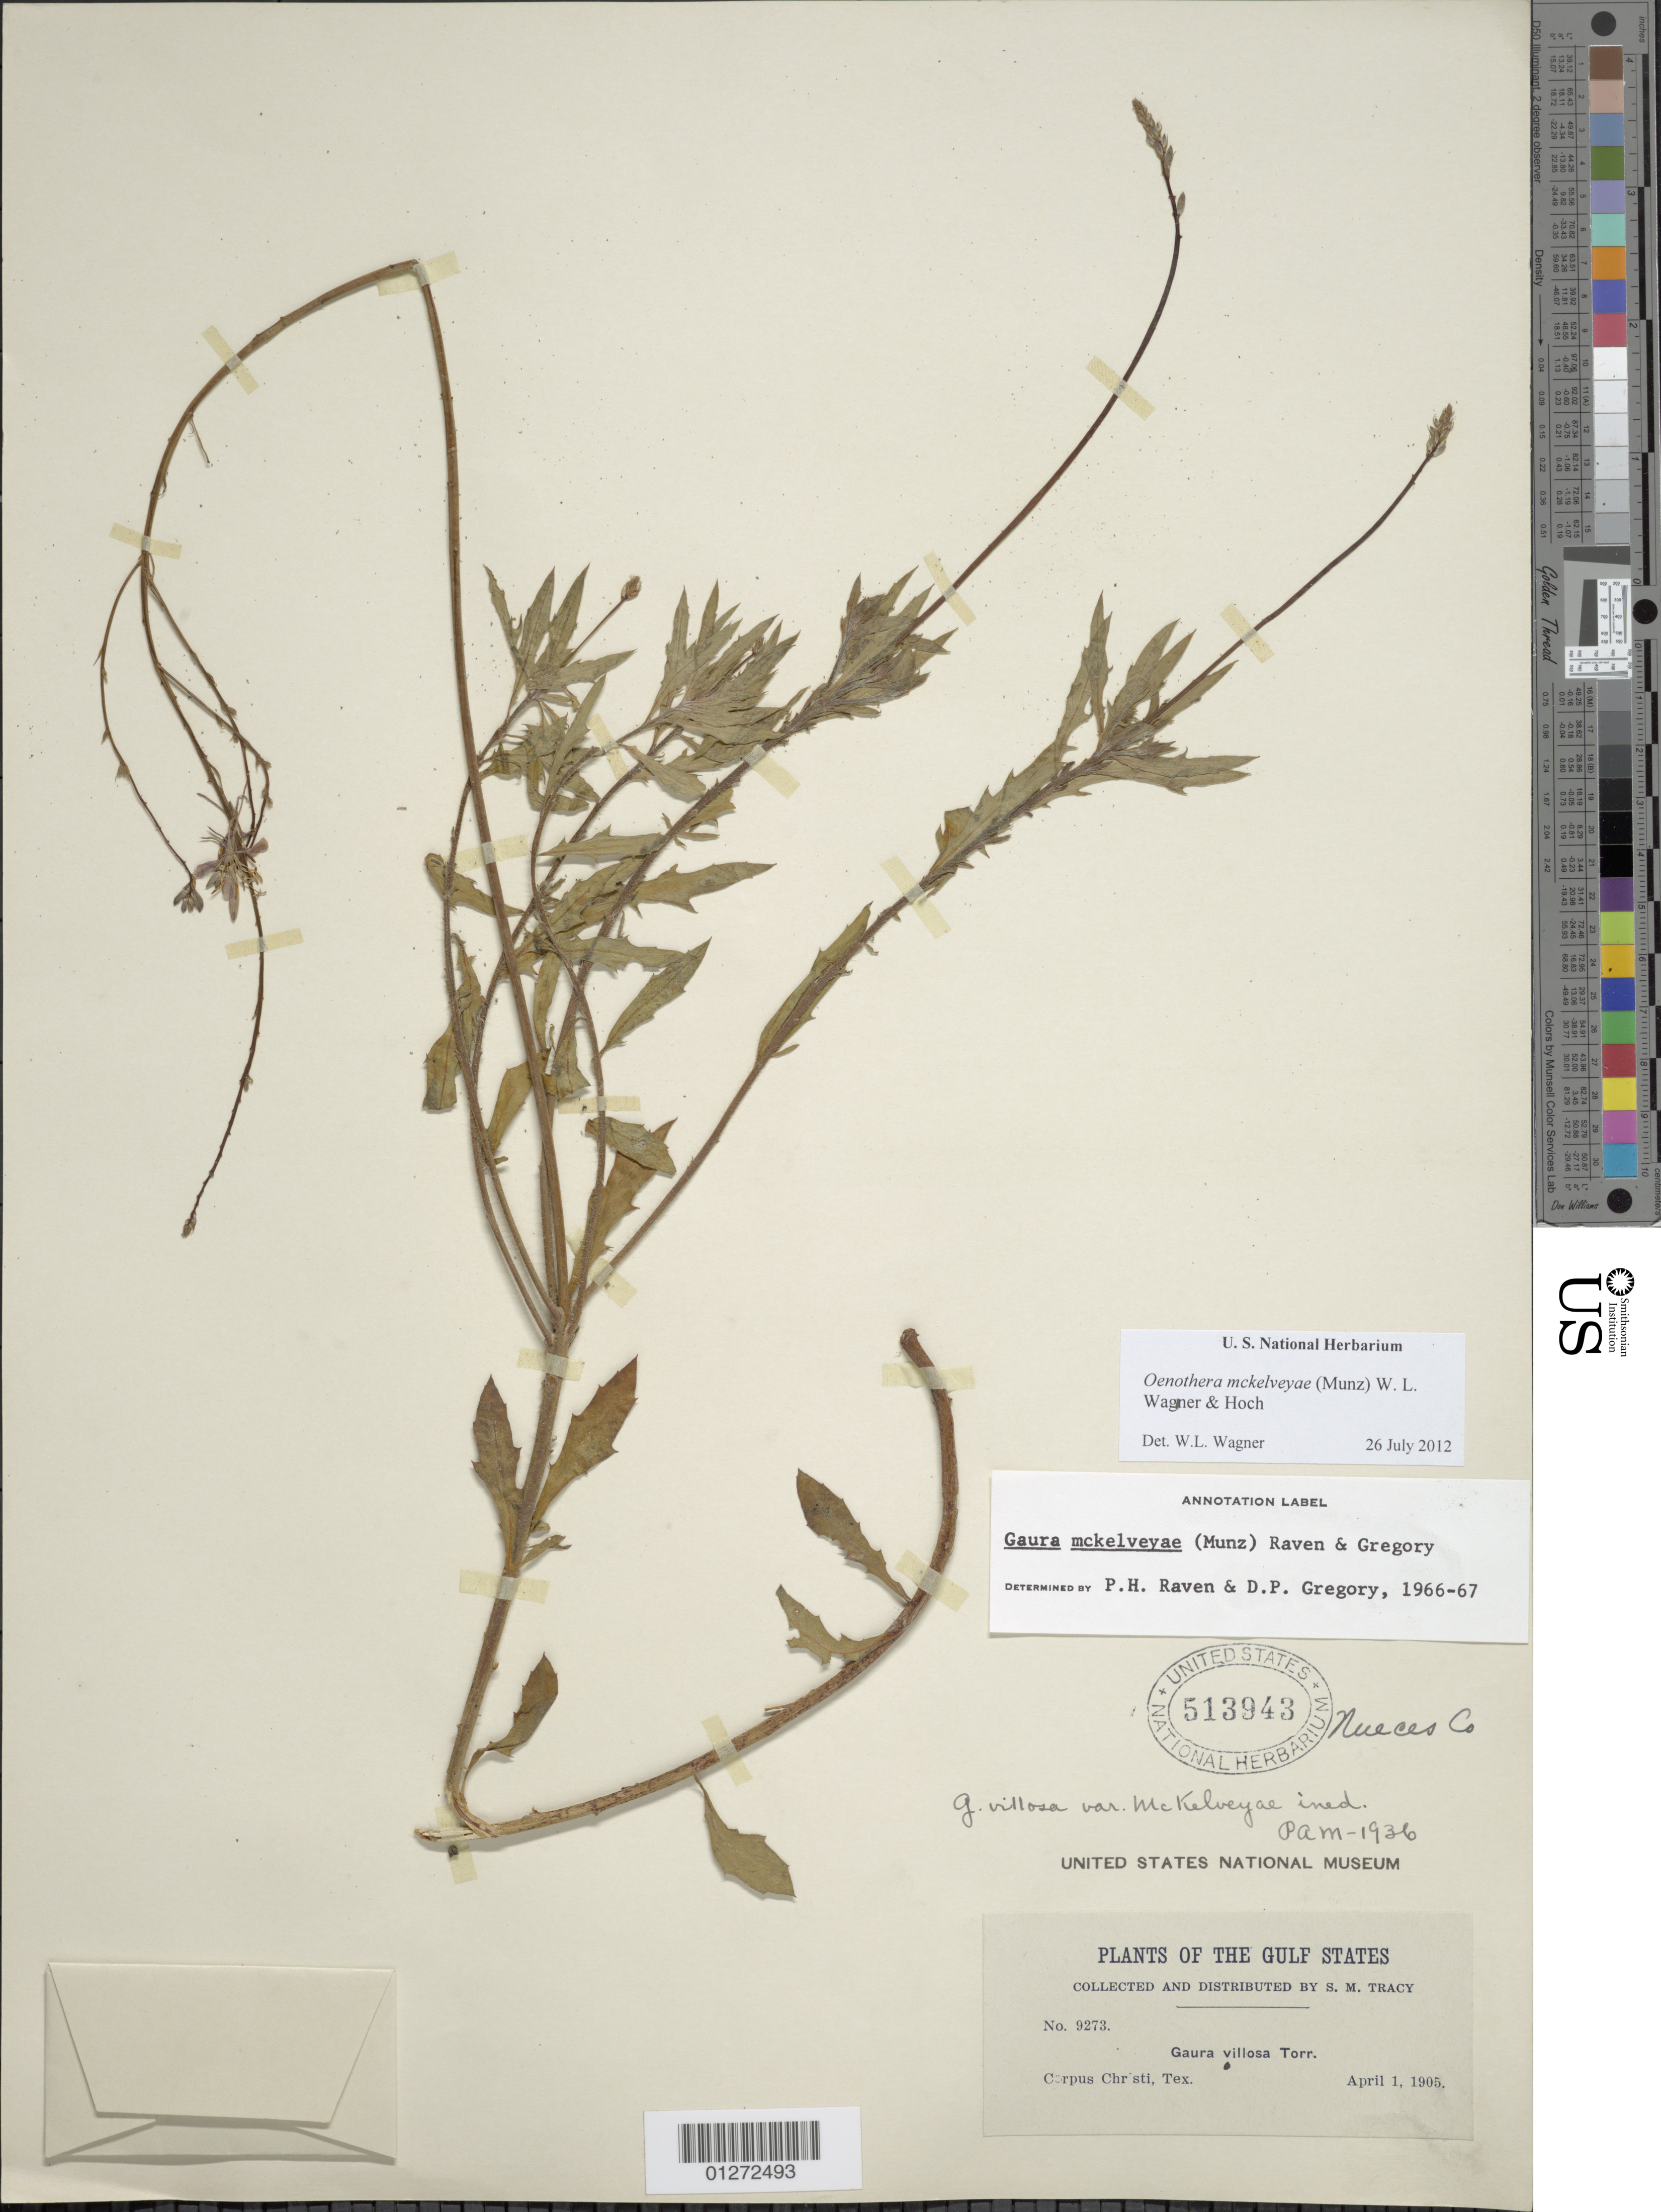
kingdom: Plantae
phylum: Tracheophyta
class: Magnoliopsida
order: Myrtales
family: Onagraceae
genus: Oenothera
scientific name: Oenothera mckelveyae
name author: (Munz) W.L. Wagner & Hoch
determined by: Wagner, W. L., (BOT), Smithsonian Institution - National Museum of Natural History (UNITED STATES)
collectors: S. M. Tracy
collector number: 9273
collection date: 1905-04-01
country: United States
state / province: Texas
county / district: Nueces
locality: Corpus Christi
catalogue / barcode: US 513943